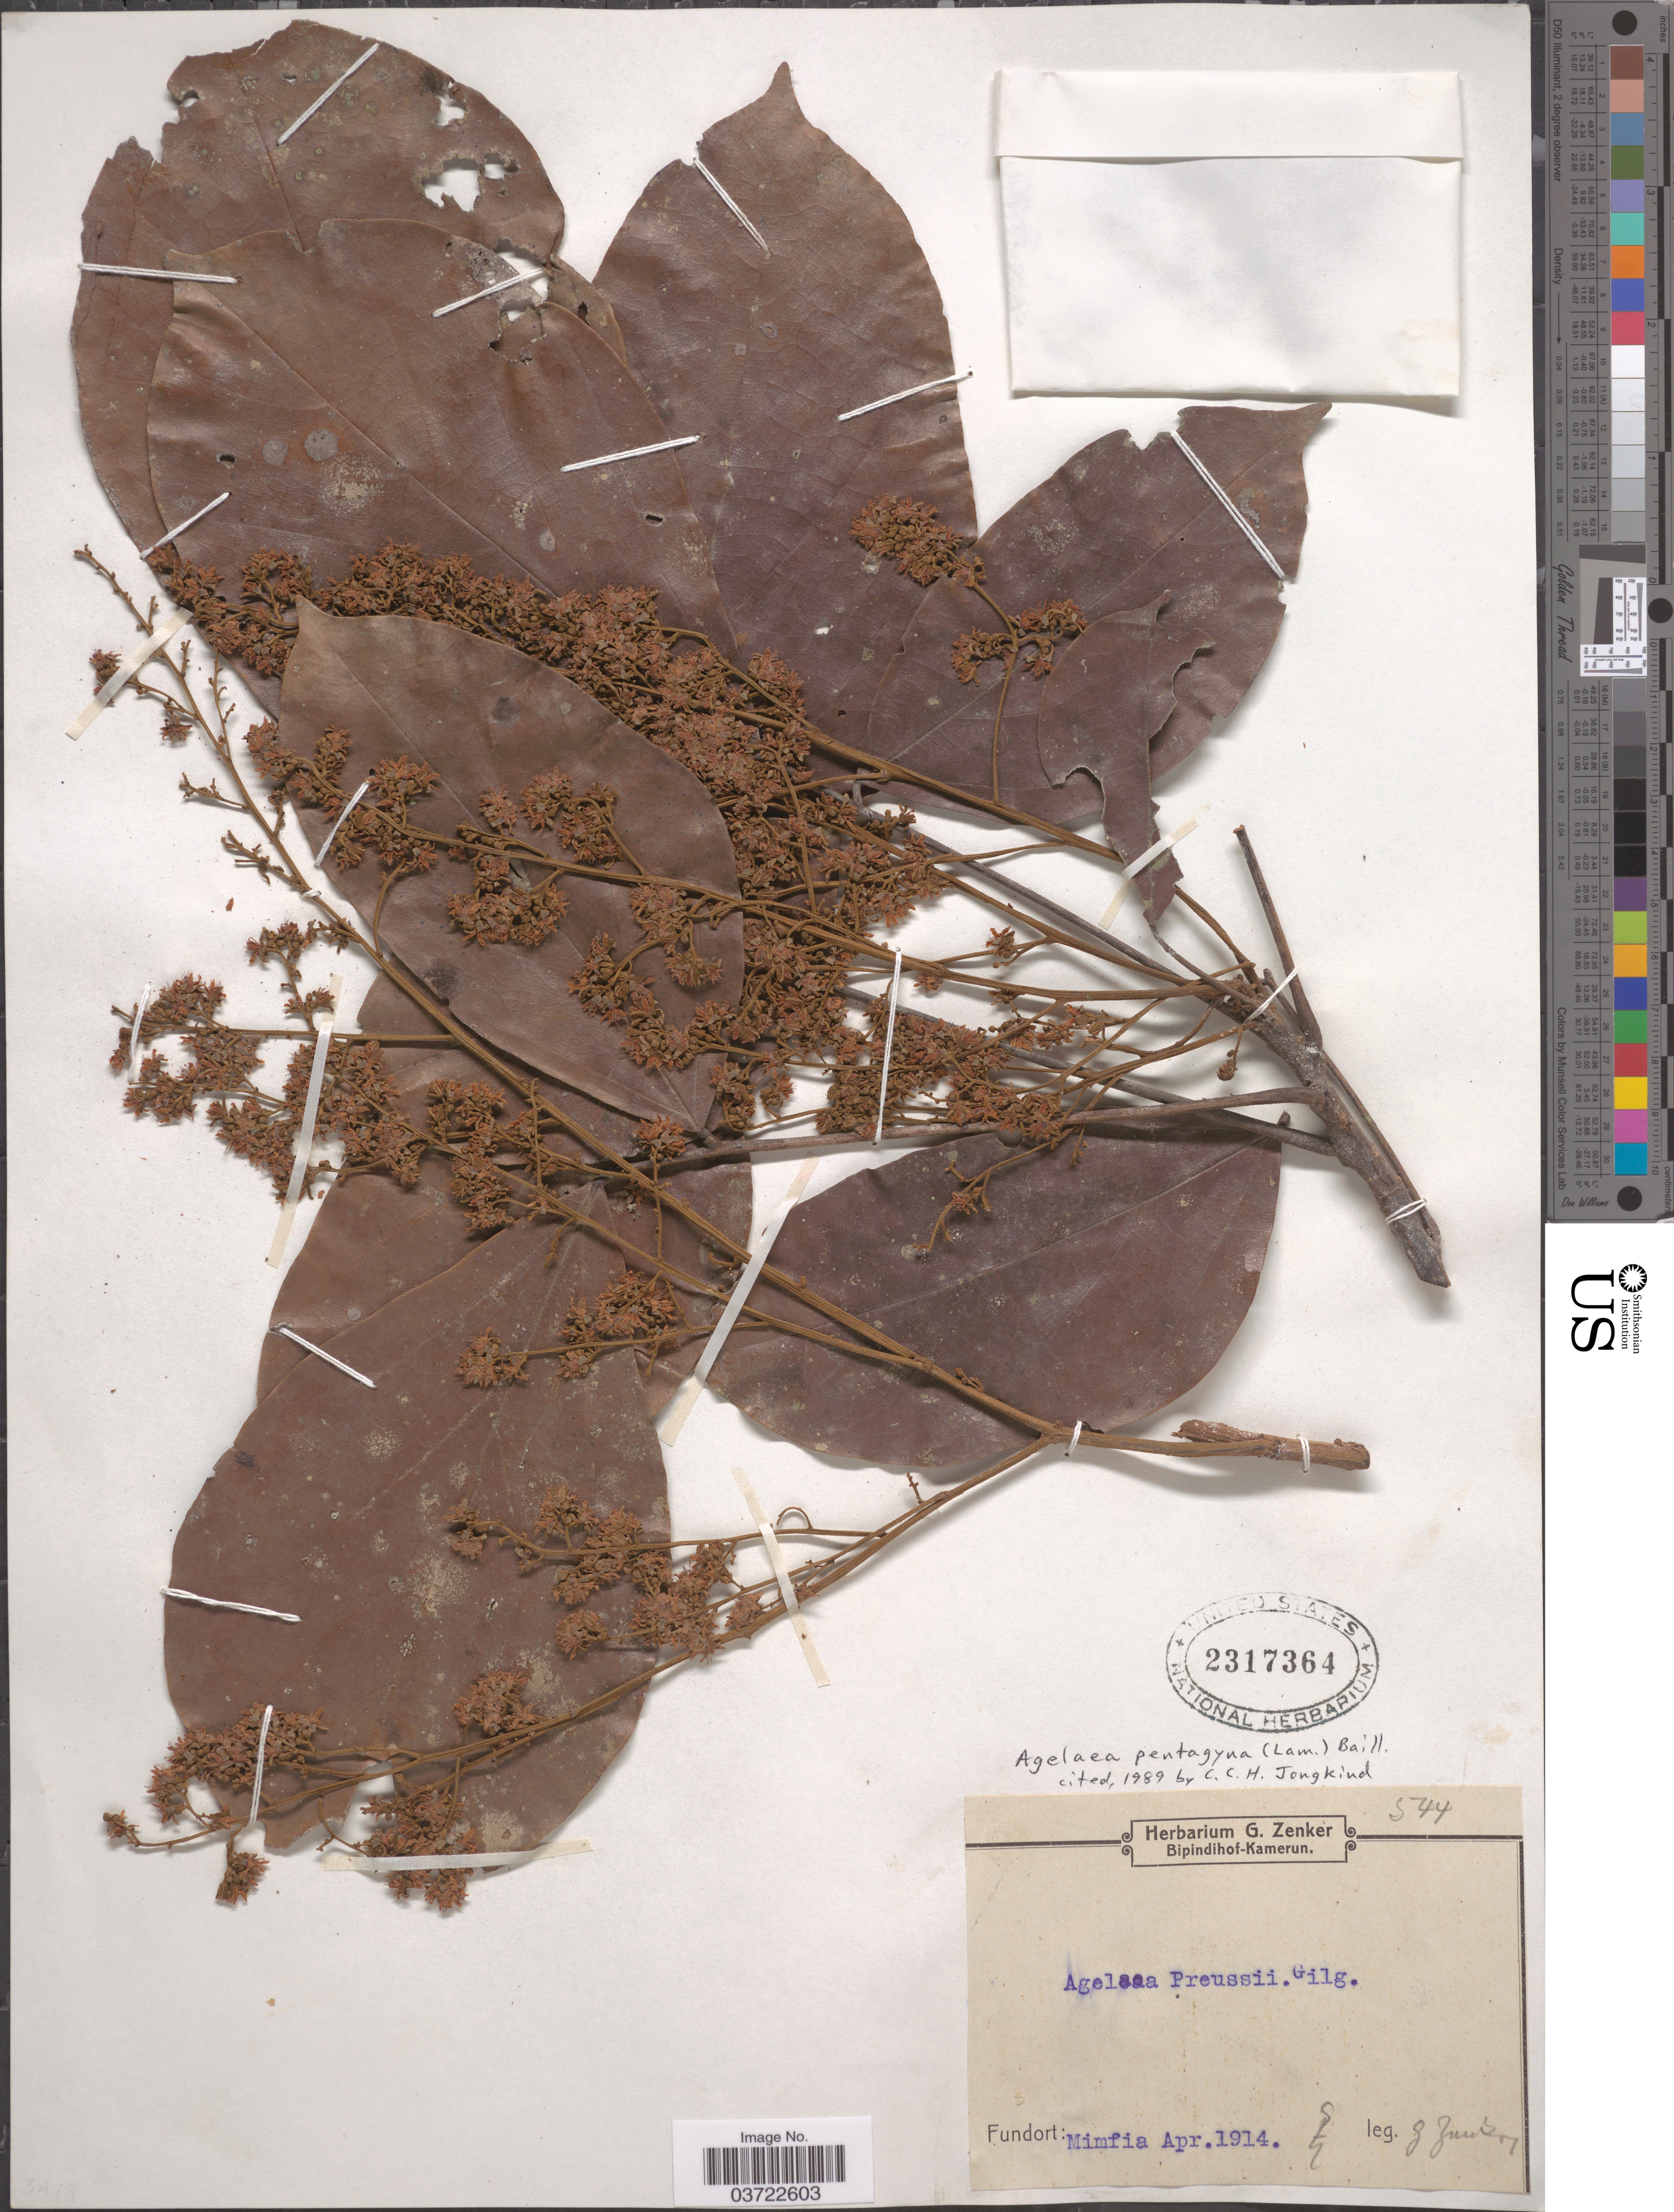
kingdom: Plantae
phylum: Tracheophyta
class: Magnoliopsida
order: Oxalidales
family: Connaraceae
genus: Agelaea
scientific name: Agelaea pentagyna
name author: (Lam.) Baill.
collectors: G. A. Zenker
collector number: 544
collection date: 1914-04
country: Cameroon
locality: Fundort: Mimfia.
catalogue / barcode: US 2317364